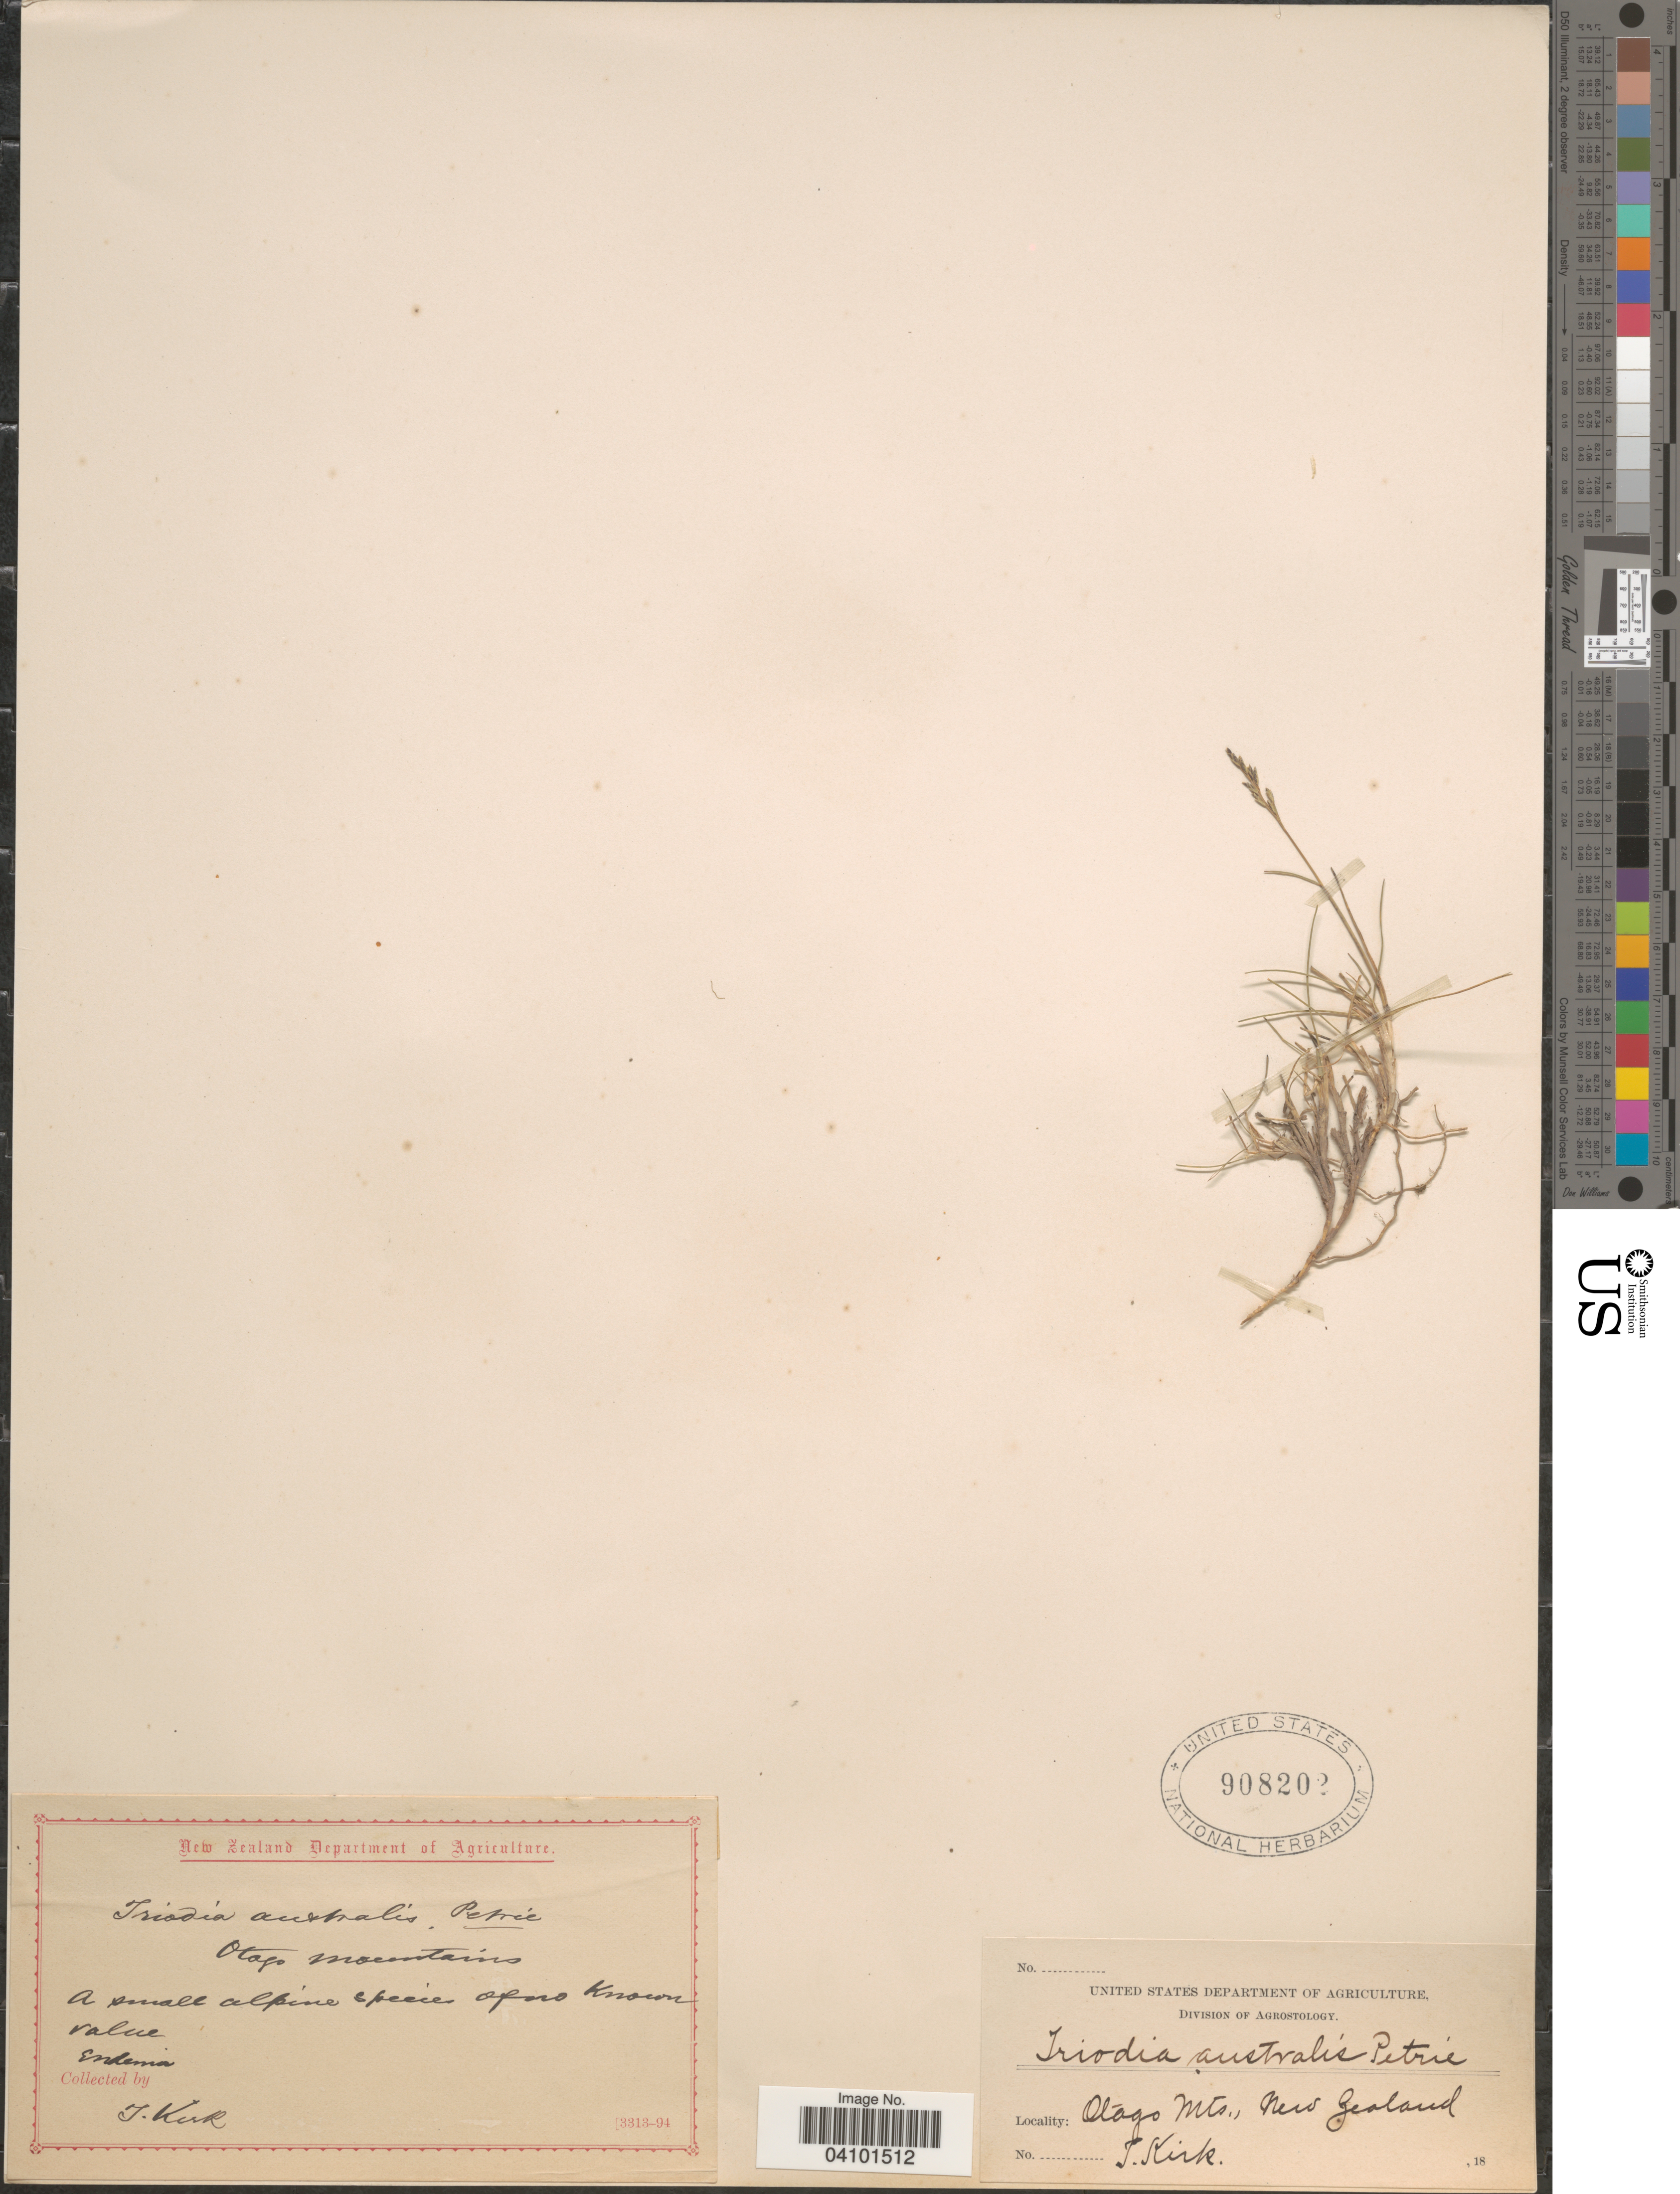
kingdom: Plantae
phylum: Tracheophyta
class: Liliopsida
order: Poales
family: Poaceae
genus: Rytidosperma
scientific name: Rytidosperma australe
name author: (Petrie) H.P. Linder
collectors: T. Kirk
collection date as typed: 18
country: New Zealand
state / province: Otago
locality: Otago Mts.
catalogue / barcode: US 908202